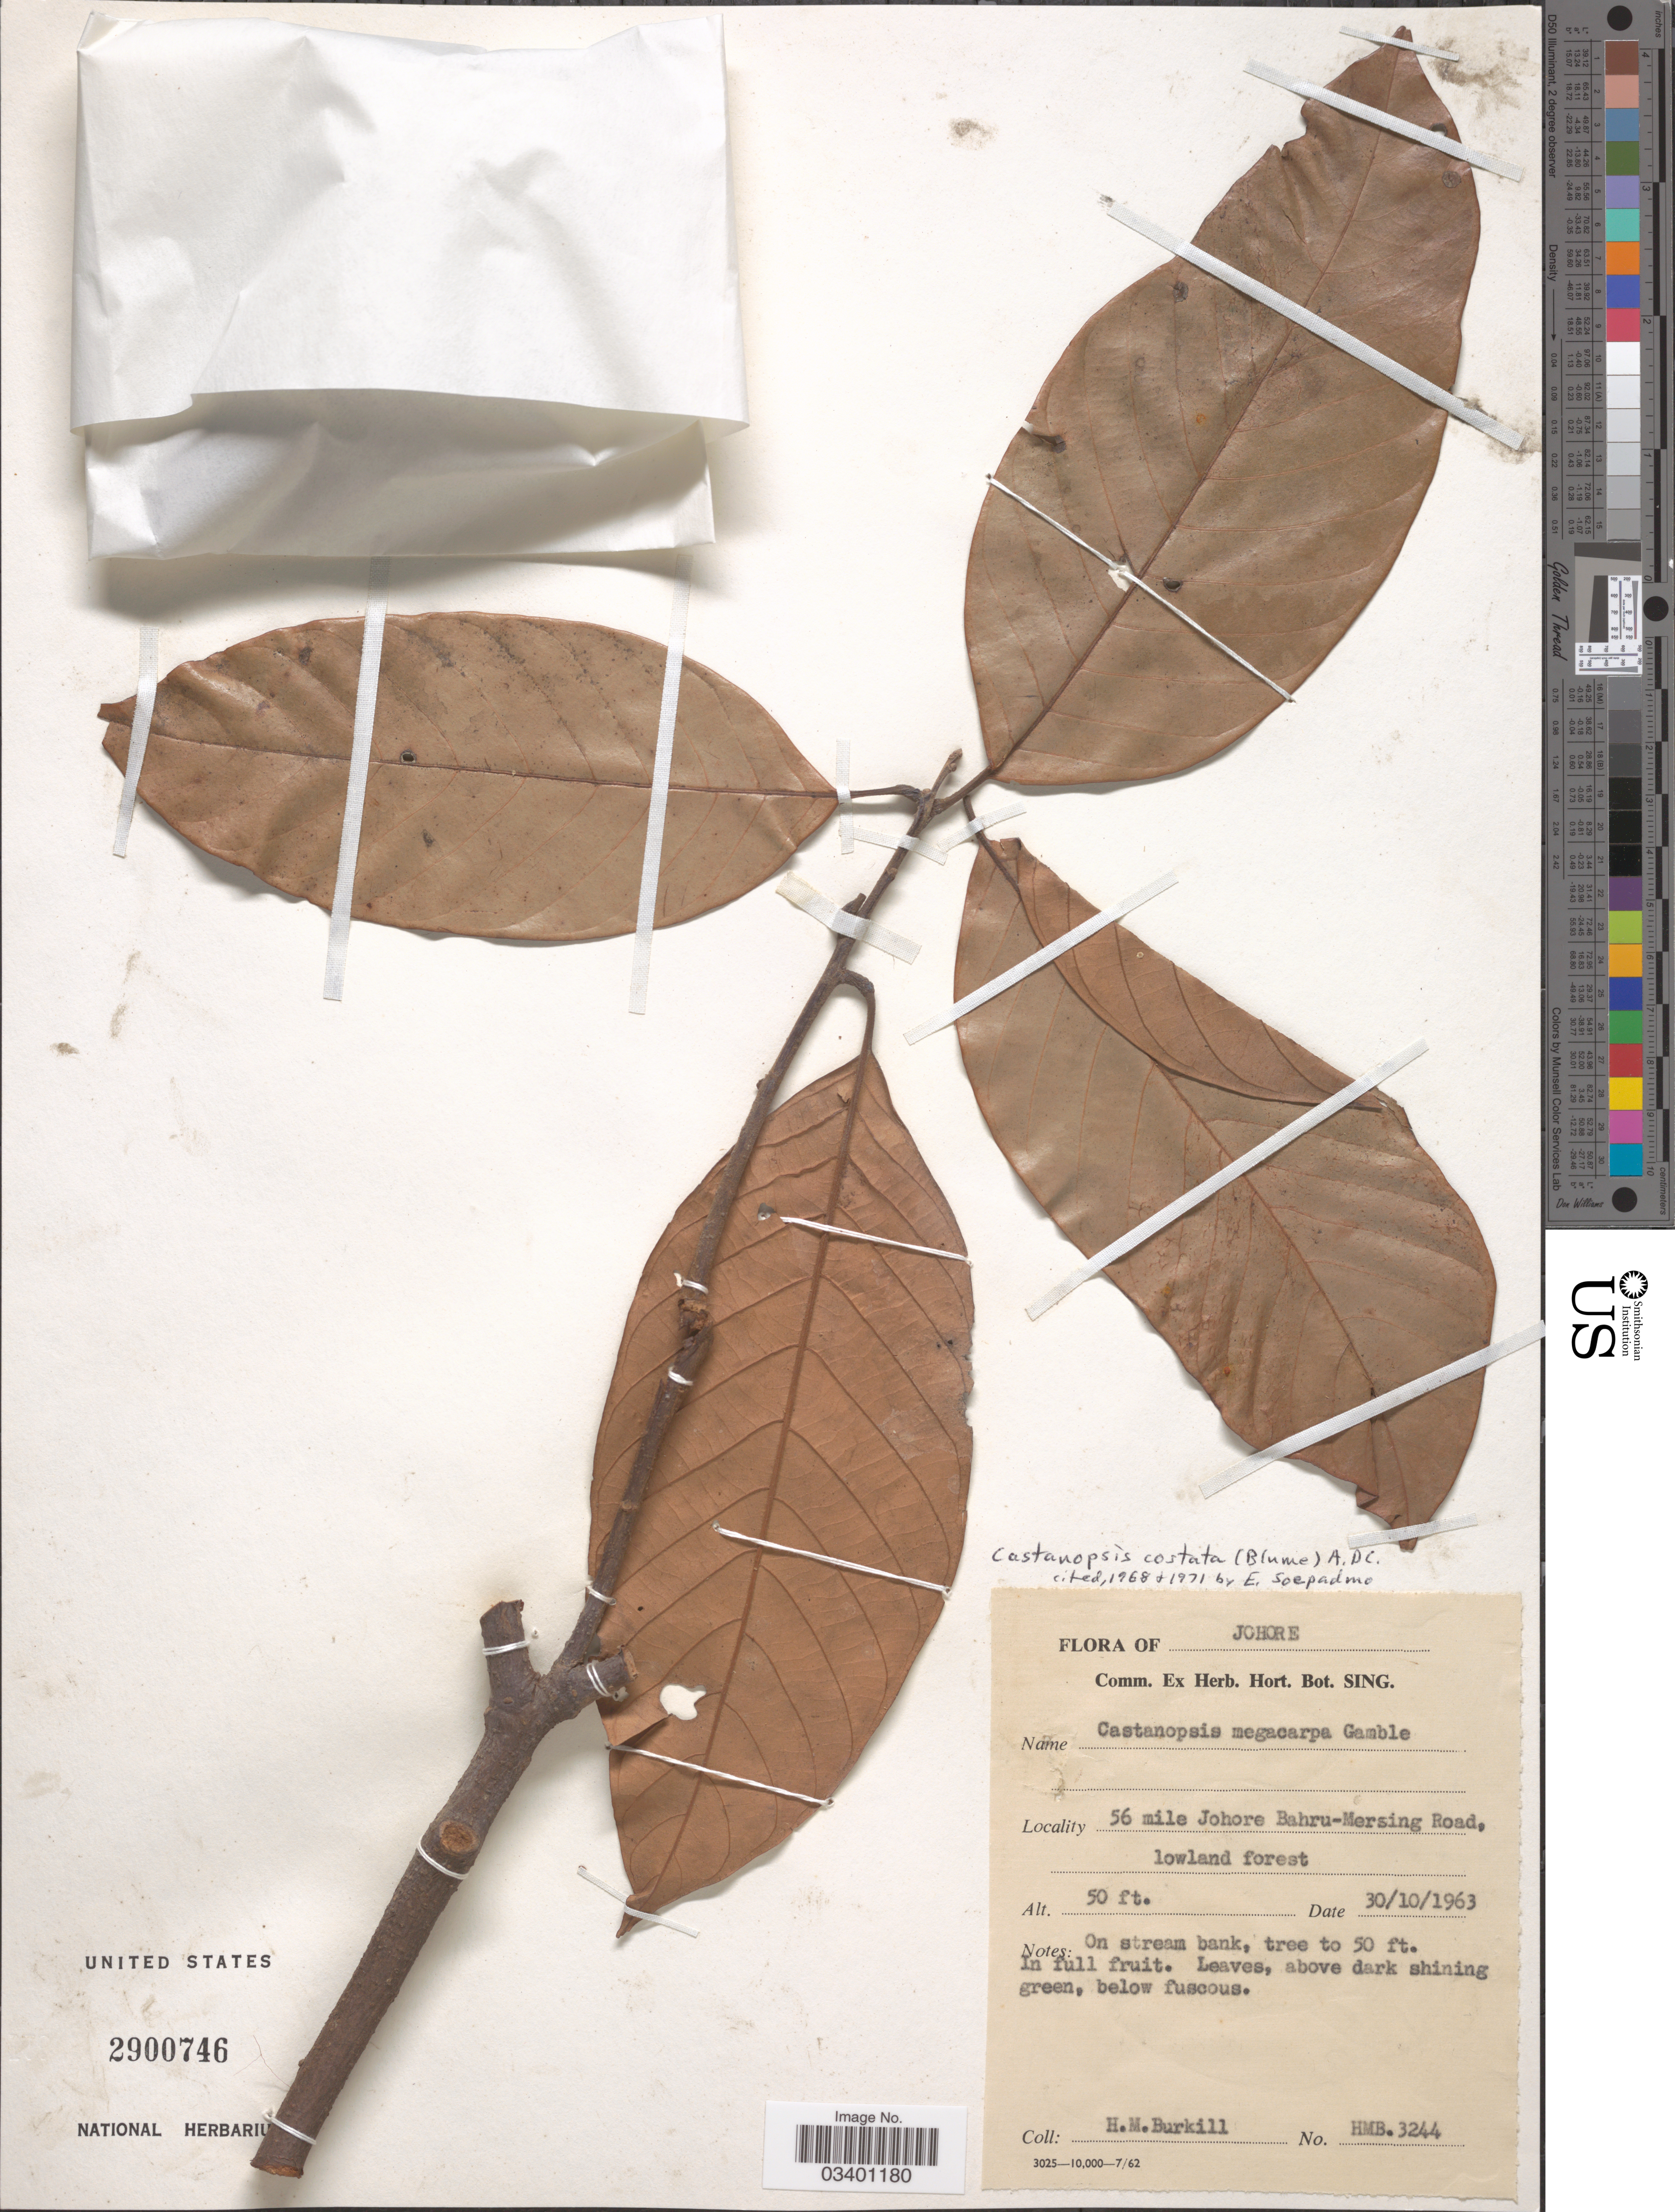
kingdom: Plantae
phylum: Tracheophyta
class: Magnoliopsida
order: Fagales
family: Fagaceae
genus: Castanopsis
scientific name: Castanopsis megacarpa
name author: Gamble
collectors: H. M. Burkill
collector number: HMB 3244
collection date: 1963-10-30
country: Malaysia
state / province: Johor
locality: Johore. 56 mile Johore Bahru-Mersing Road, lowland forest.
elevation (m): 15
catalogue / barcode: US 2900746